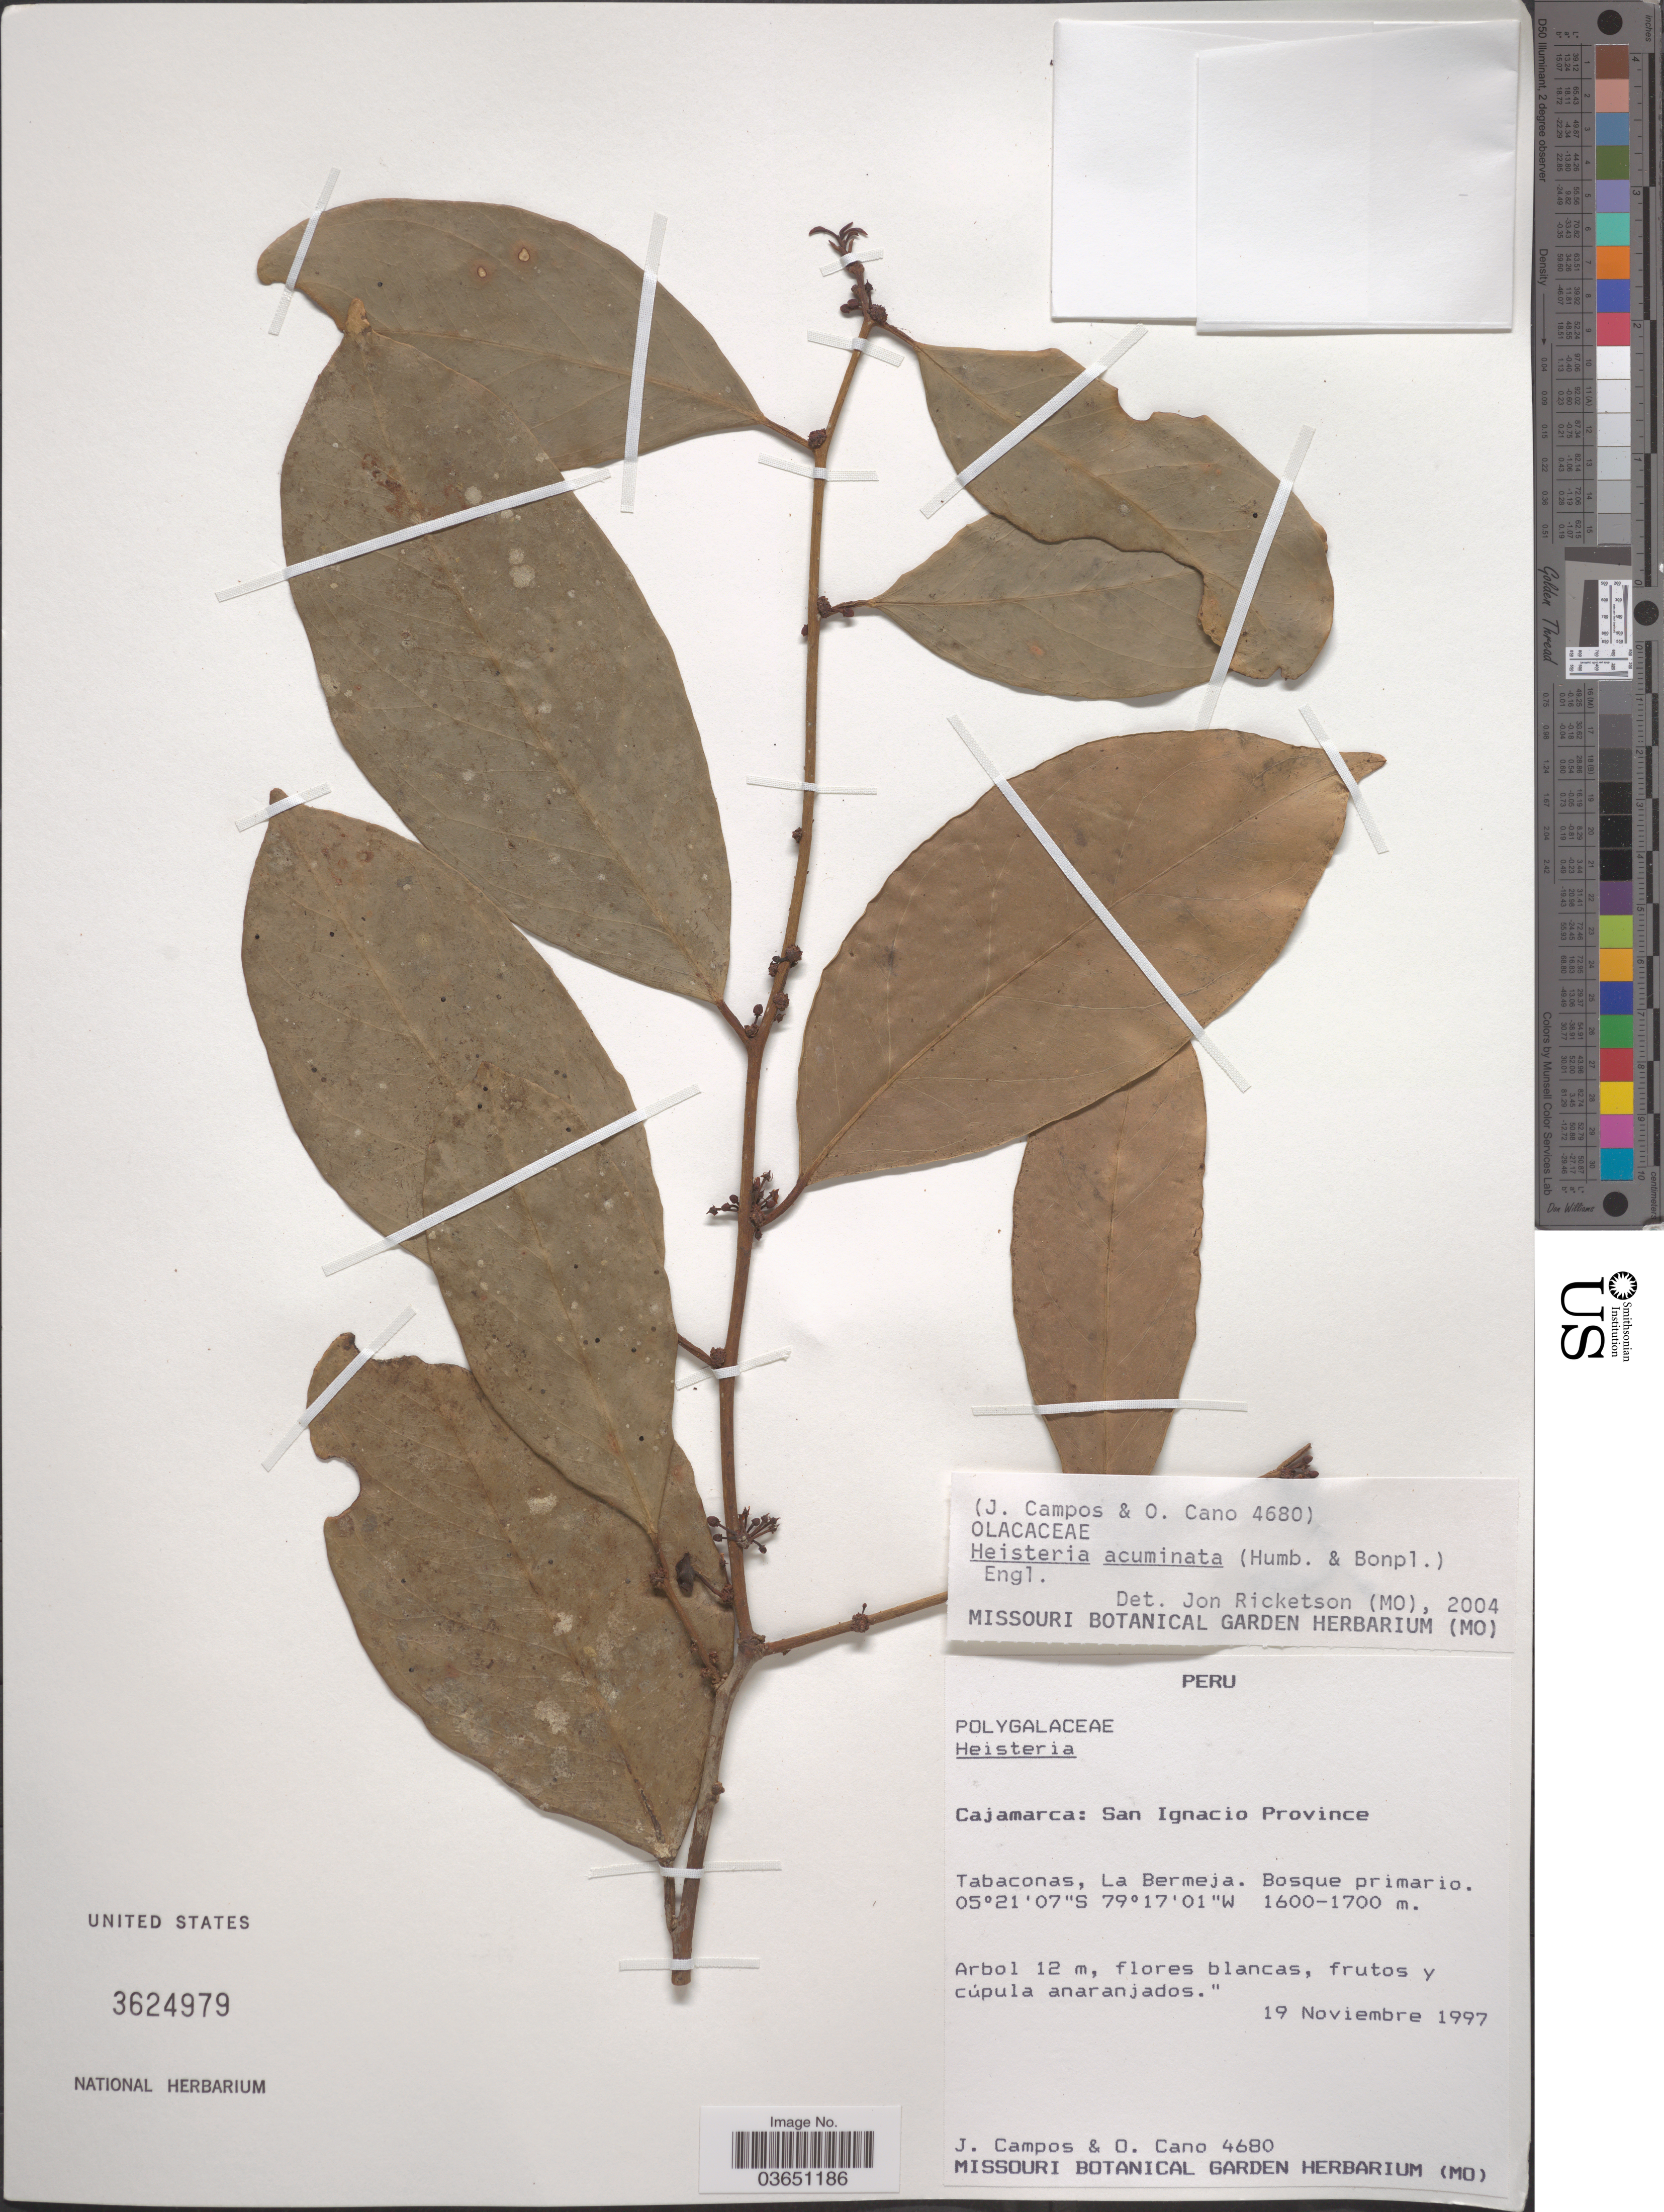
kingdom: Plantae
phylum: Tracheophyta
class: Magnoliopsida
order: Santalales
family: Erythropalaceae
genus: Heisteria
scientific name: Heisteria acuminata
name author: (Humb. & Bonpl.) Engl.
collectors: J. Campos & O. Cano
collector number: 4680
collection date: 1997-11-19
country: Peru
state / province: Cajamarca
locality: San Ignacio Province. Tabaconas, La Bermeja. Bosque primario.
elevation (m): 1600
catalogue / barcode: US 3624979